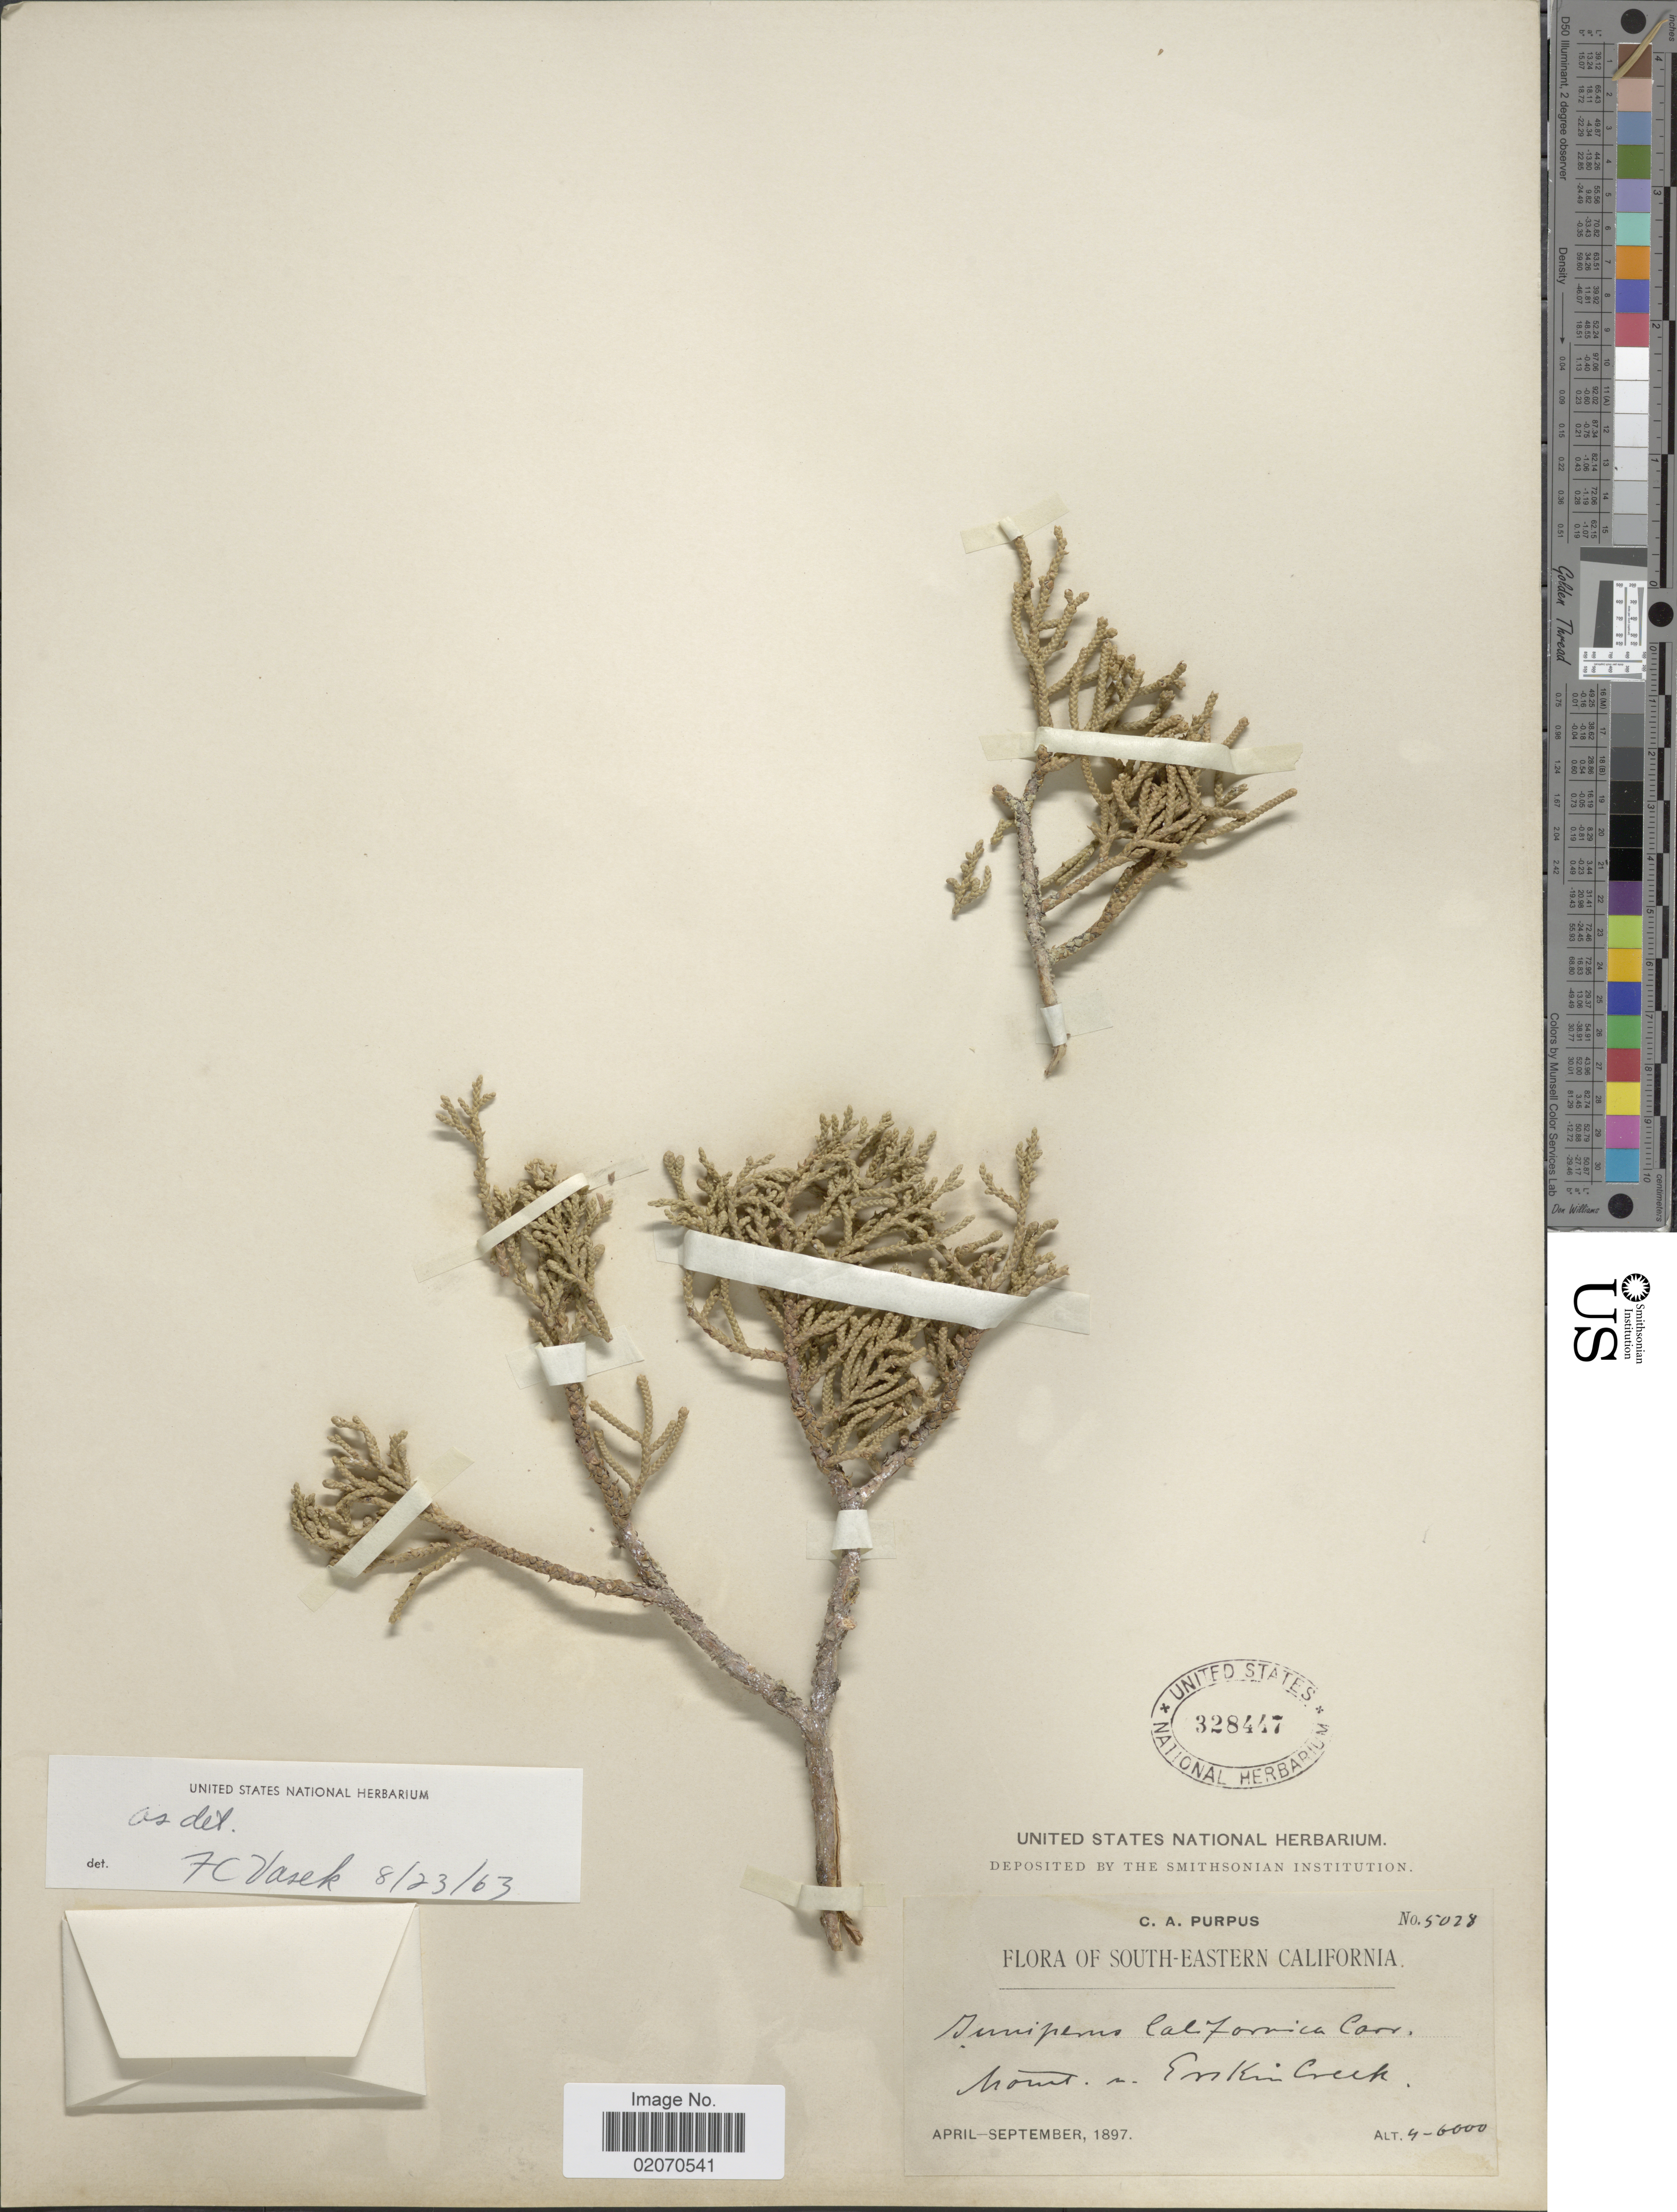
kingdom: Plantae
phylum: Tracheophyta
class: Pinopsida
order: Pinales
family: Cupressaceae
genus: Juniperus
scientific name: Juniperus californica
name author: Carrière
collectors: C. A. Purpus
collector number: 5028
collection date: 1897-04/1897-09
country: United States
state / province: California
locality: South-eastern California, Mont. in Erskine Creek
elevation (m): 1219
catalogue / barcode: US 328447